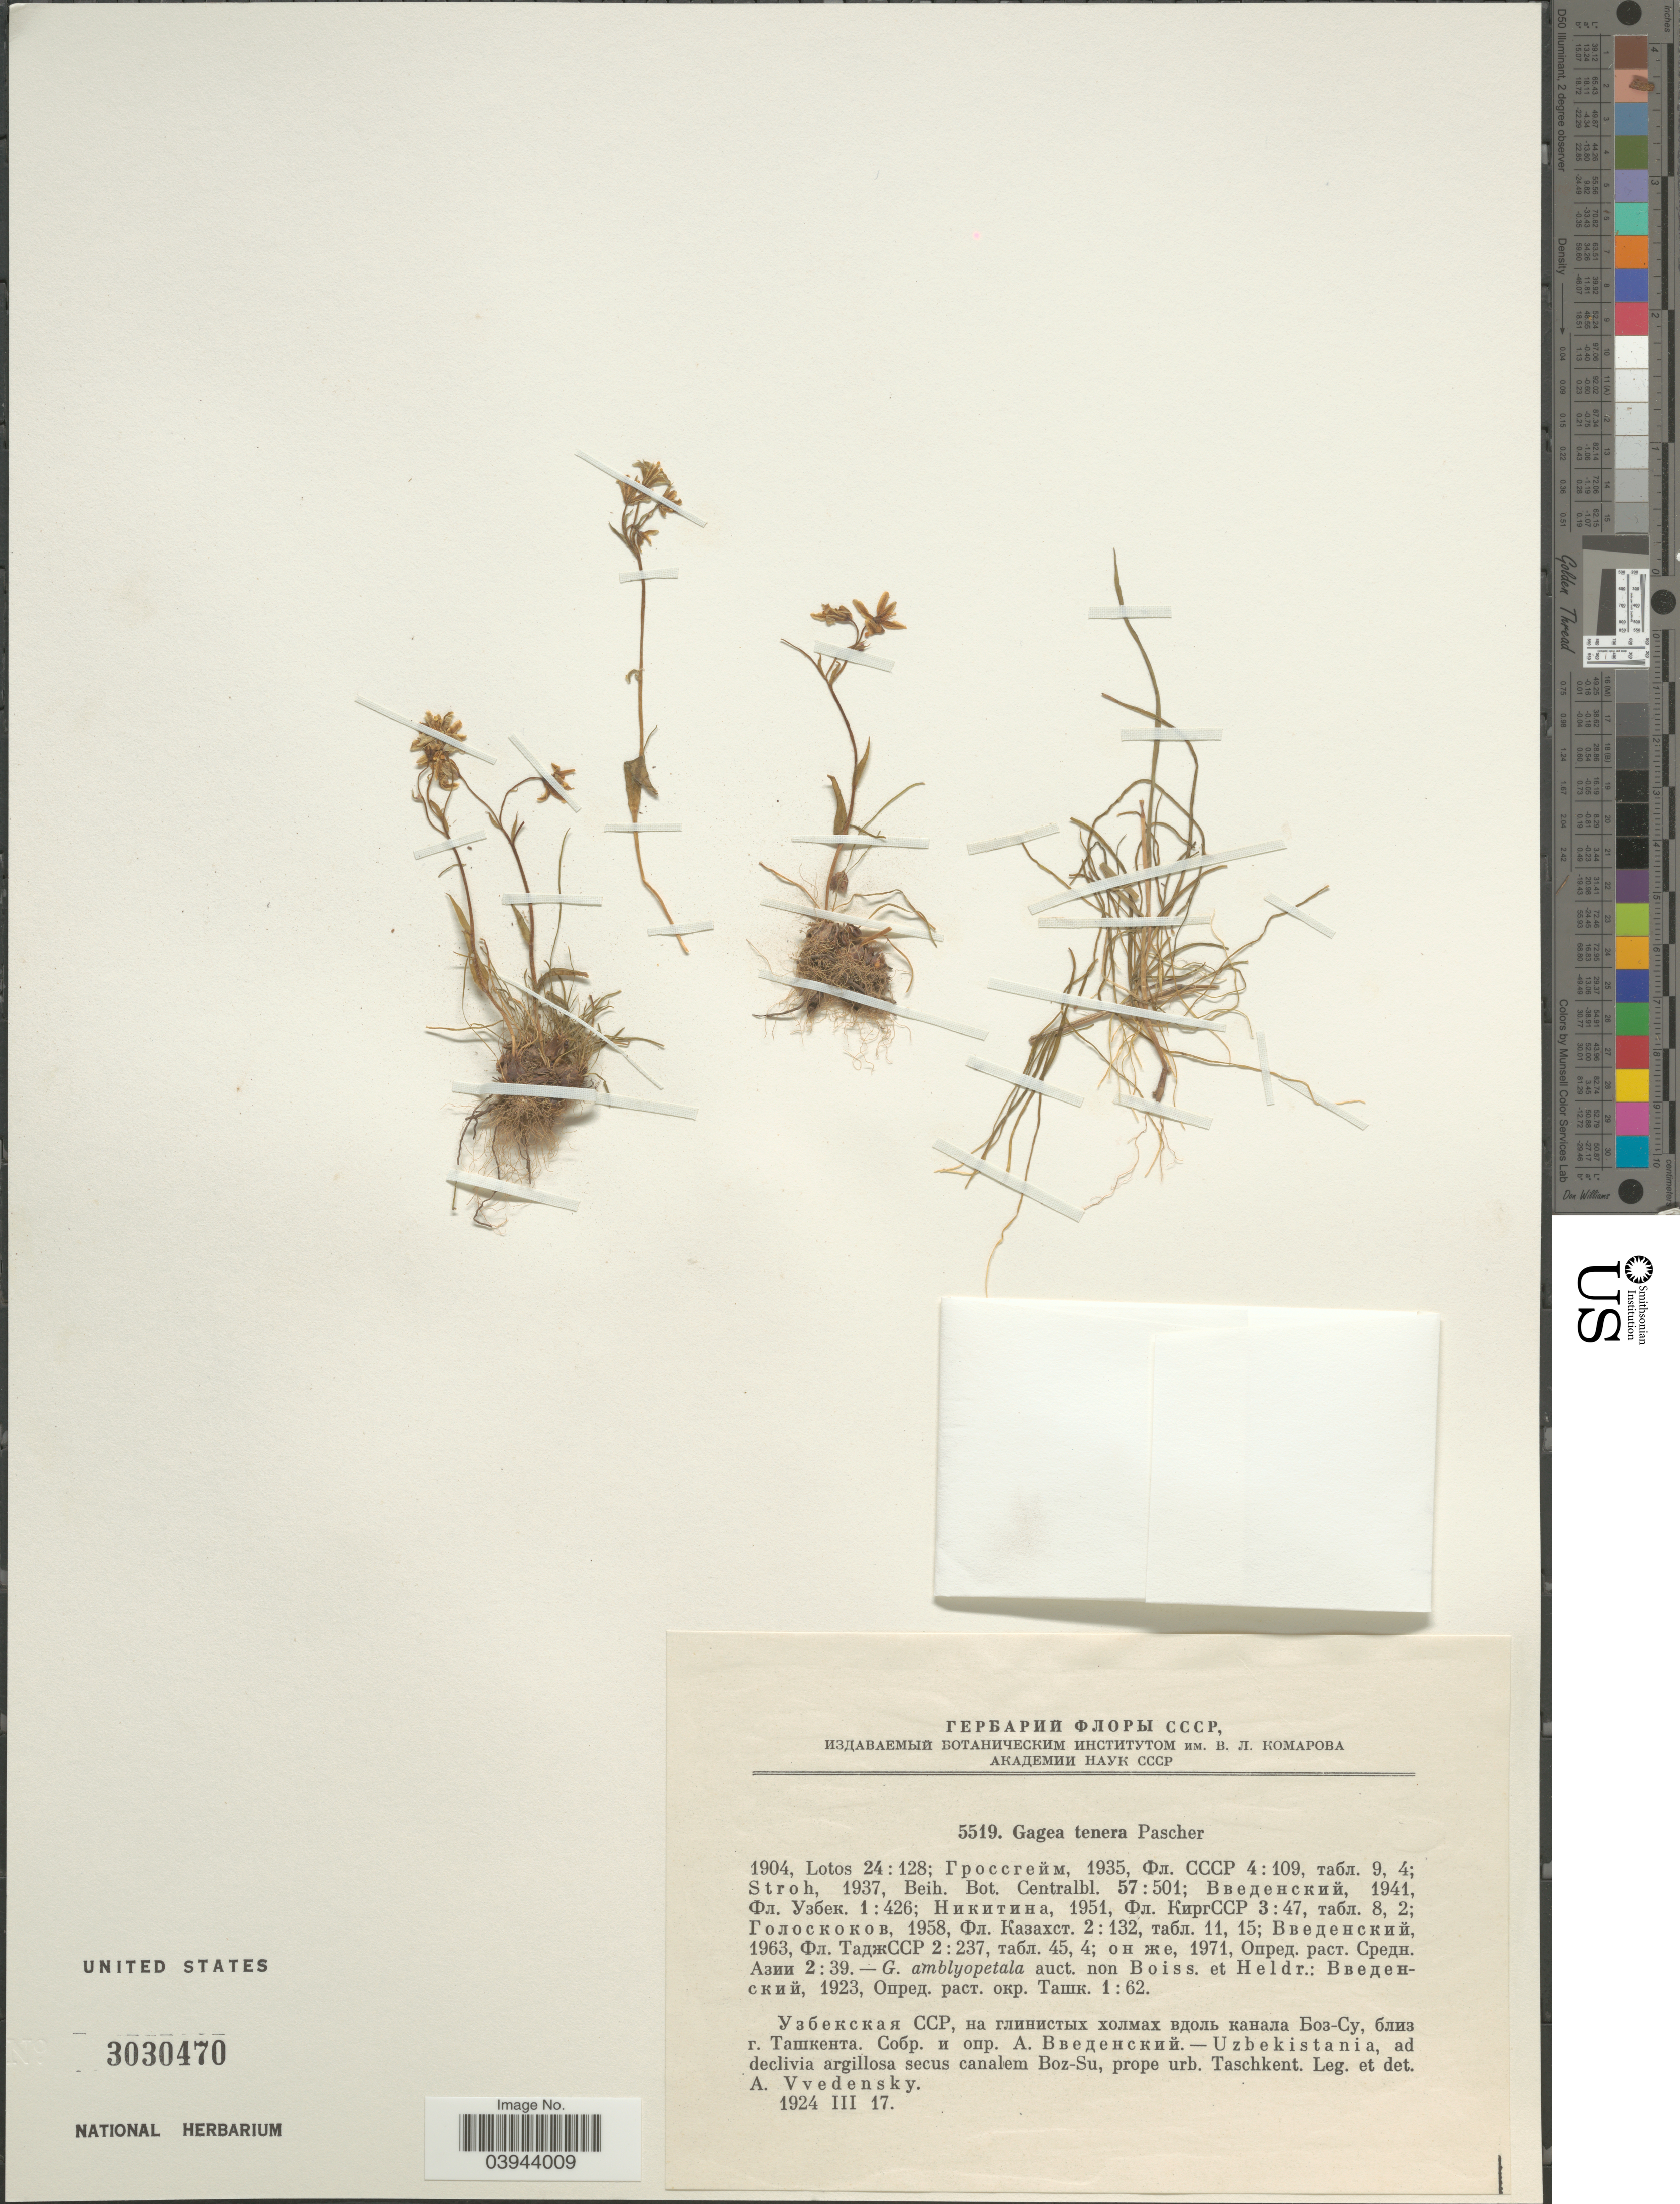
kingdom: Plantae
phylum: Tracheophyta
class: Liliopsida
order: Liliales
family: Liliaceae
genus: Gagea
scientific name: Gagea tenera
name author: Pascher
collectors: A. Vvedensky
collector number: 5519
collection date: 1924-03-17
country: Uzbekistan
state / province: Toshkent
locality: Uzbekistania, ad declivia argillosa secus canalem Boz-Su, prope urb. Taschkent.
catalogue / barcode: US 3030470